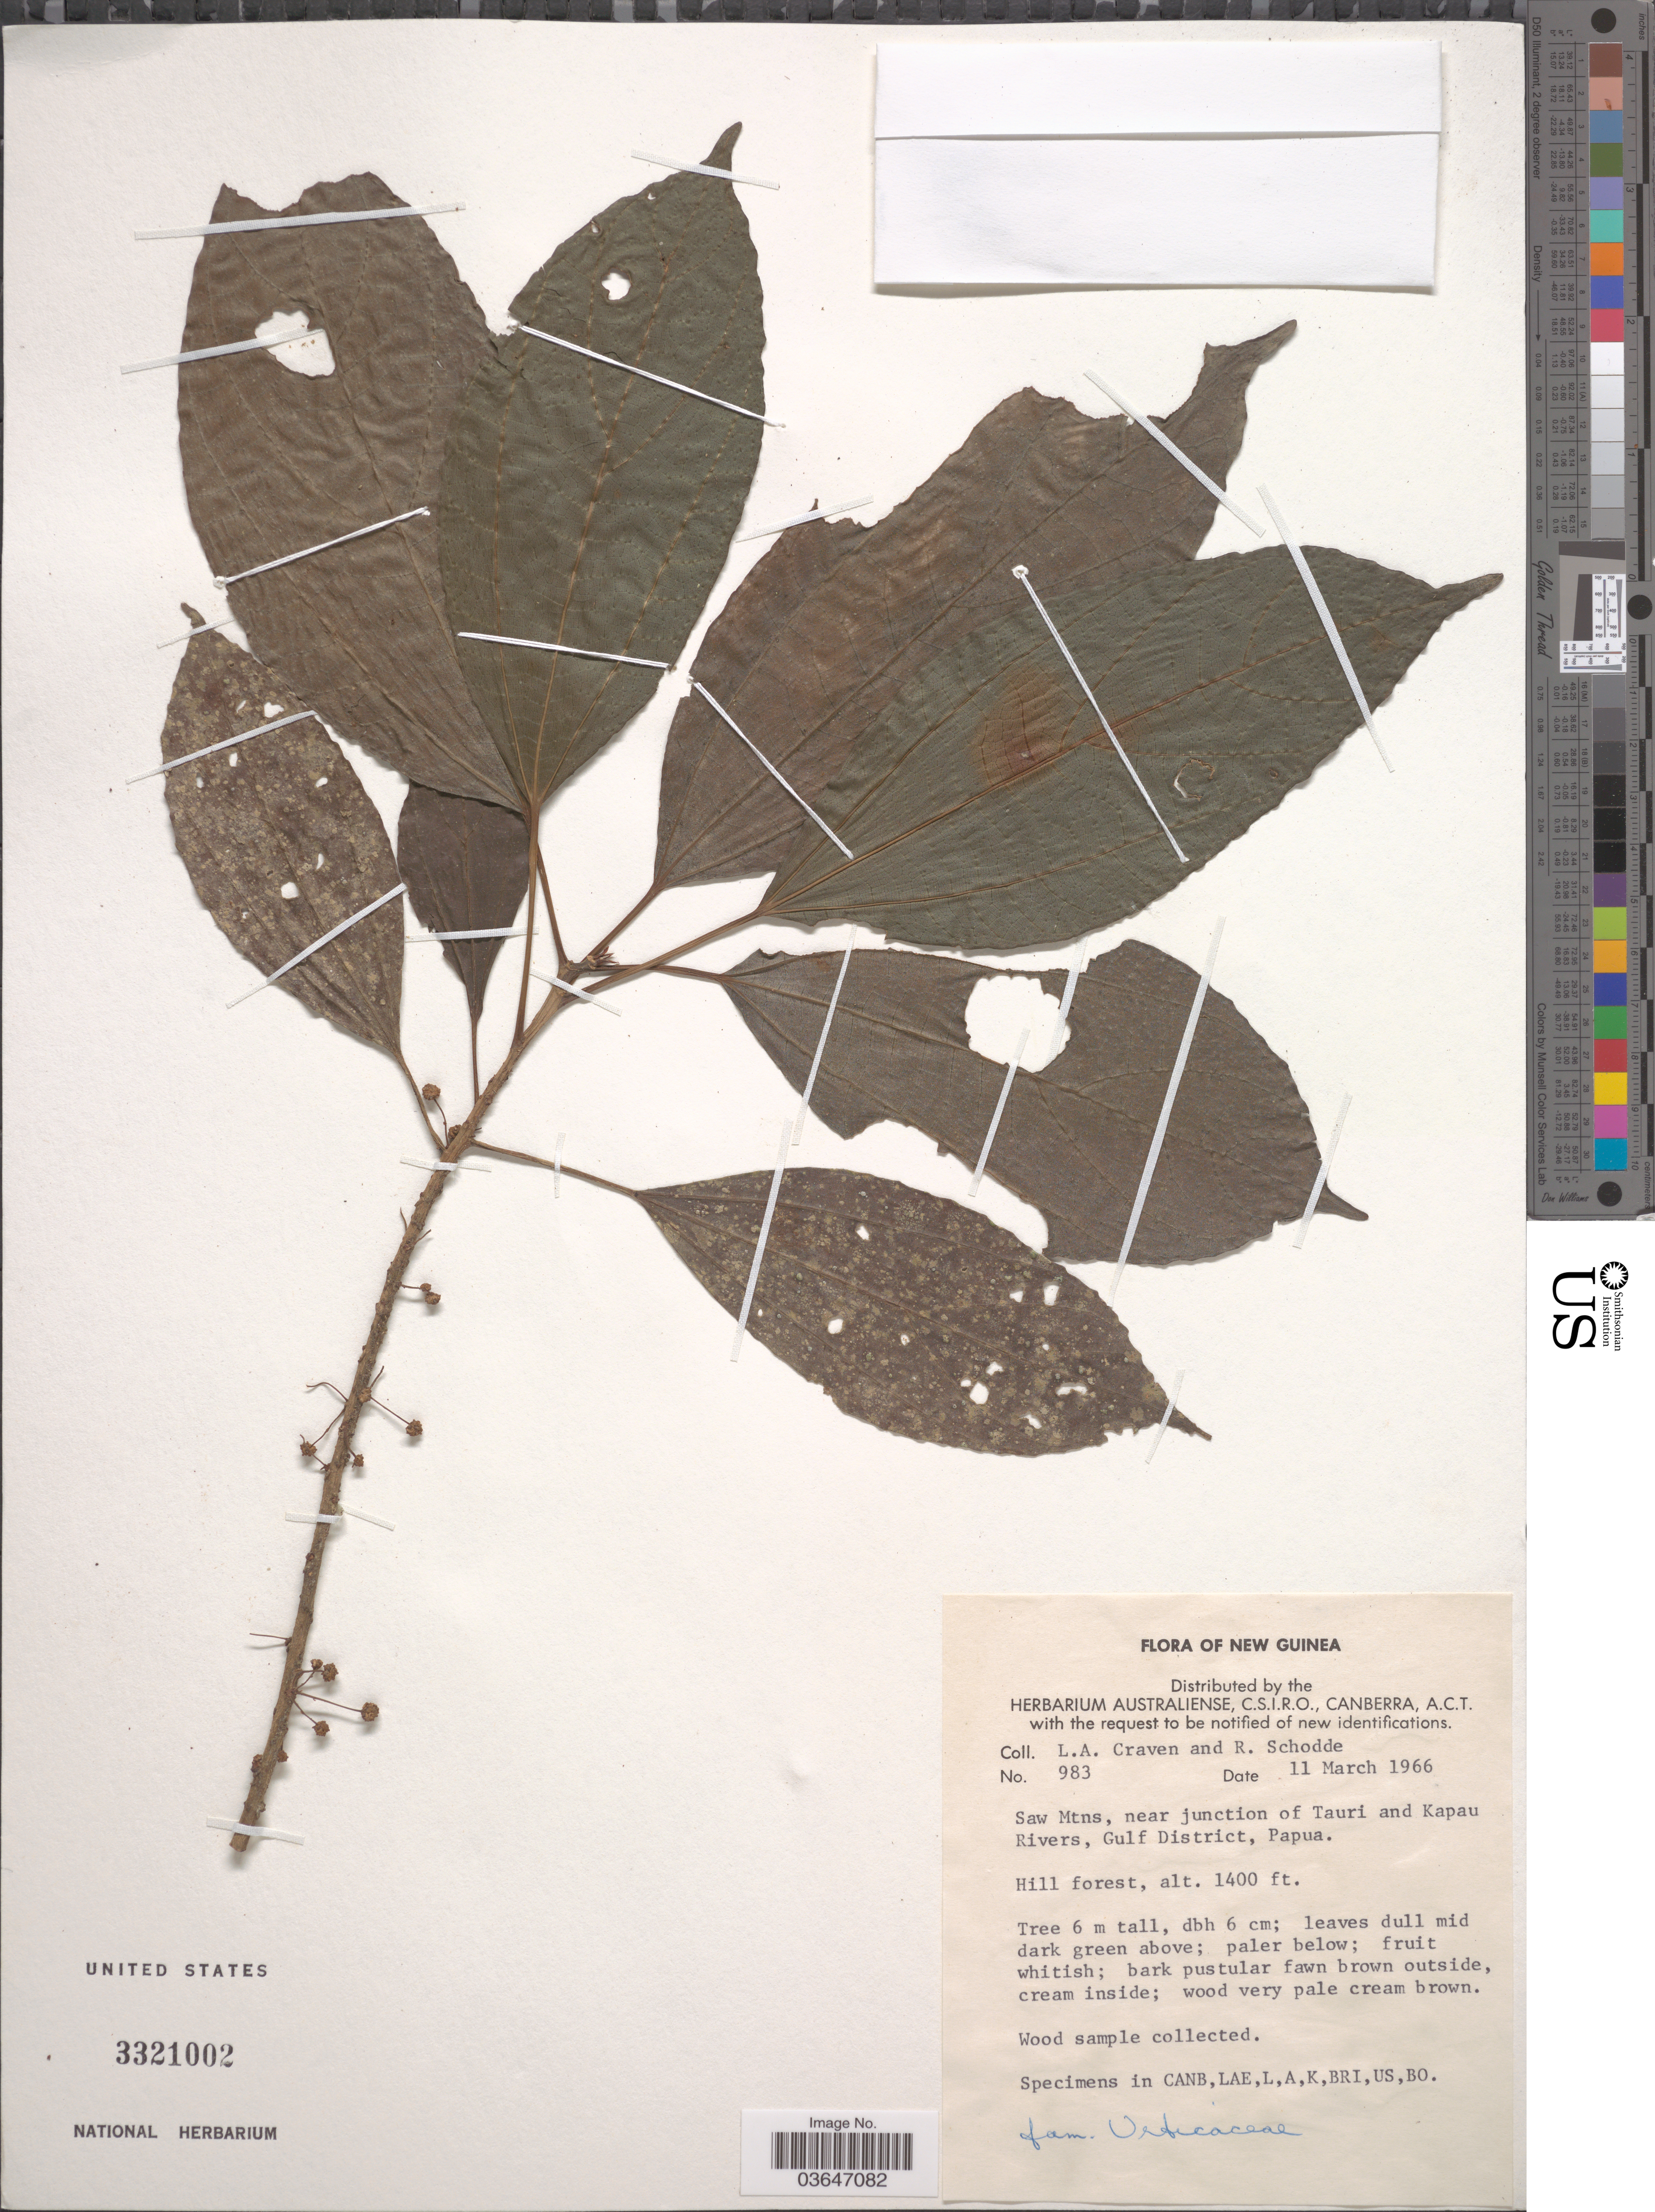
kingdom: Plantae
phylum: Tracheophyta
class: Magnoliopsida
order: Proteales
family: Proteaceae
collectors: L. A. Craven & R. Schodde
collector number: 983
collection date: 1966-03-11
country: Papua New Guinea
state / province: Gulf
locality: New Guinea. Saw Mtns, near junction of Tauri and Kapau Rivers, Gulf District, Papua.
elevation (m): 427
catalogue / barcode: US 3321002